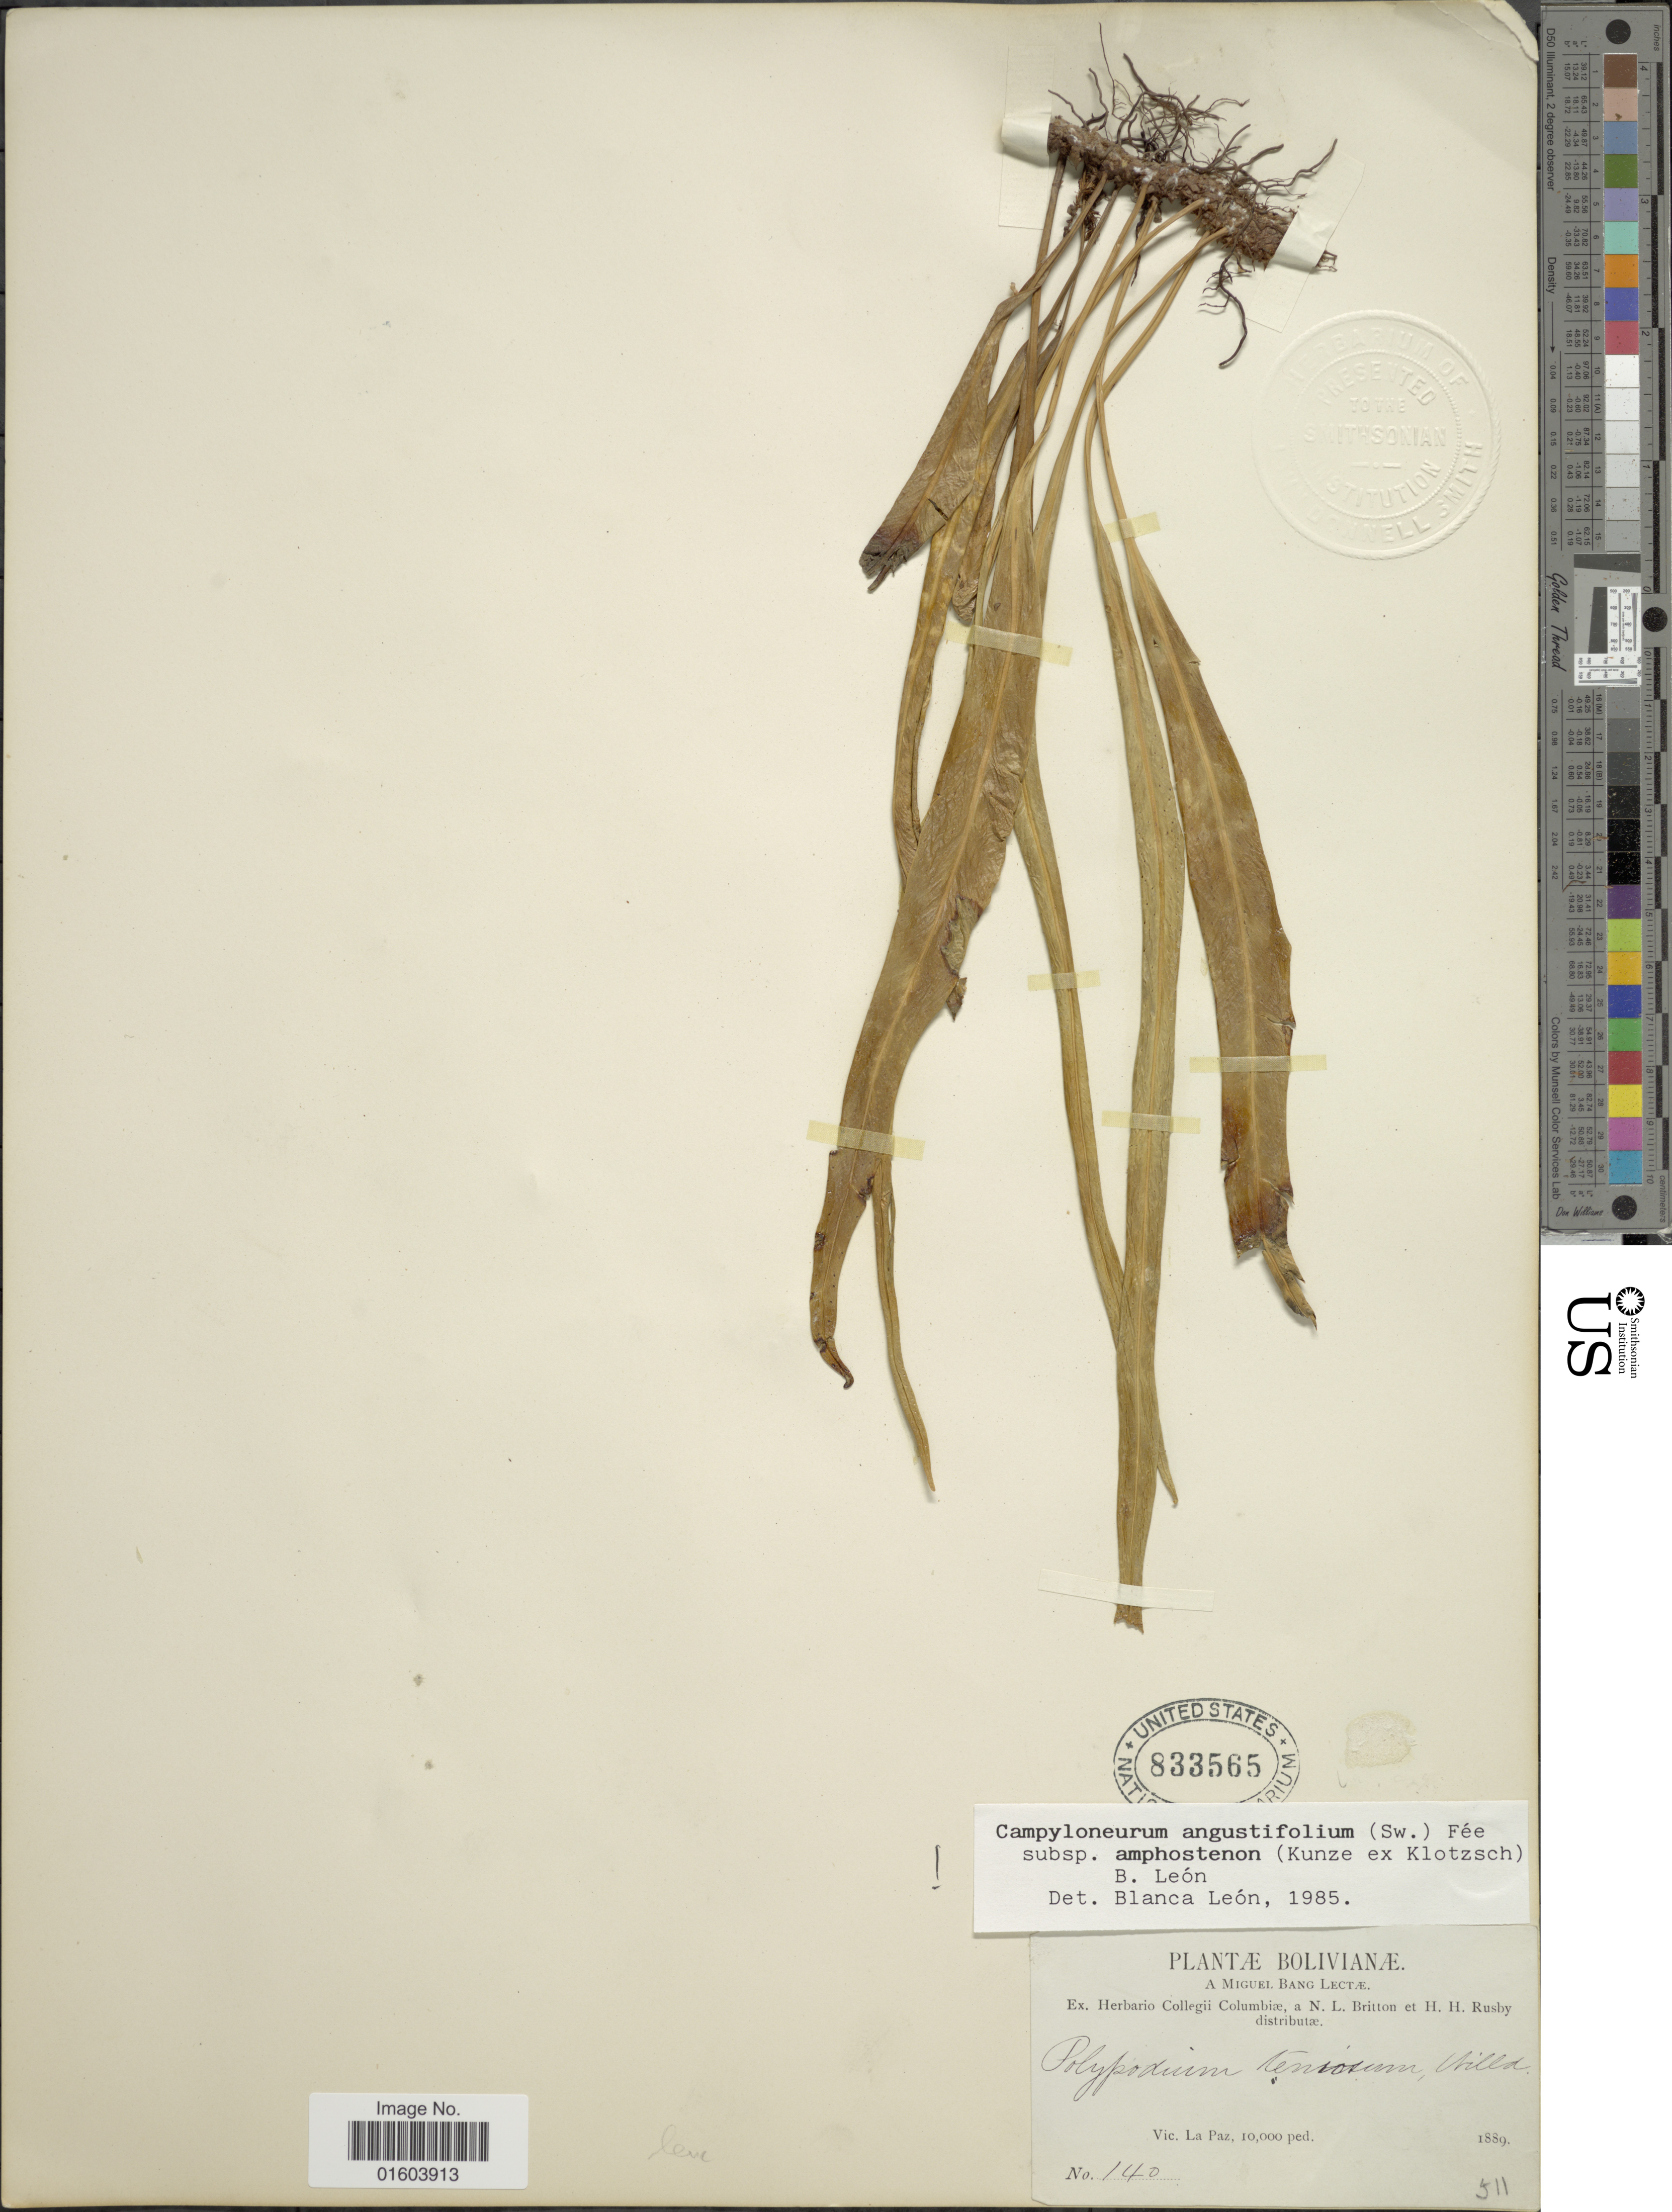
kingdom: Plantae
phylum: Tracheophyta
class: Polypodiopsida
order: Polypodiales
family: Polypodiaceae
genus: Campyloneurum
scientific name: Campyloneurum amphostenon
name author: (Kunze ex Klotzsch) Fée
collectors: M. Bang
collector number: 140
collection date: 1889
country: Bolivia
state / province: La Paz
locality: Bolivianae. Vic. La Paz.South America.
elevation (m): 3048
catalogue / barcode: US 833565